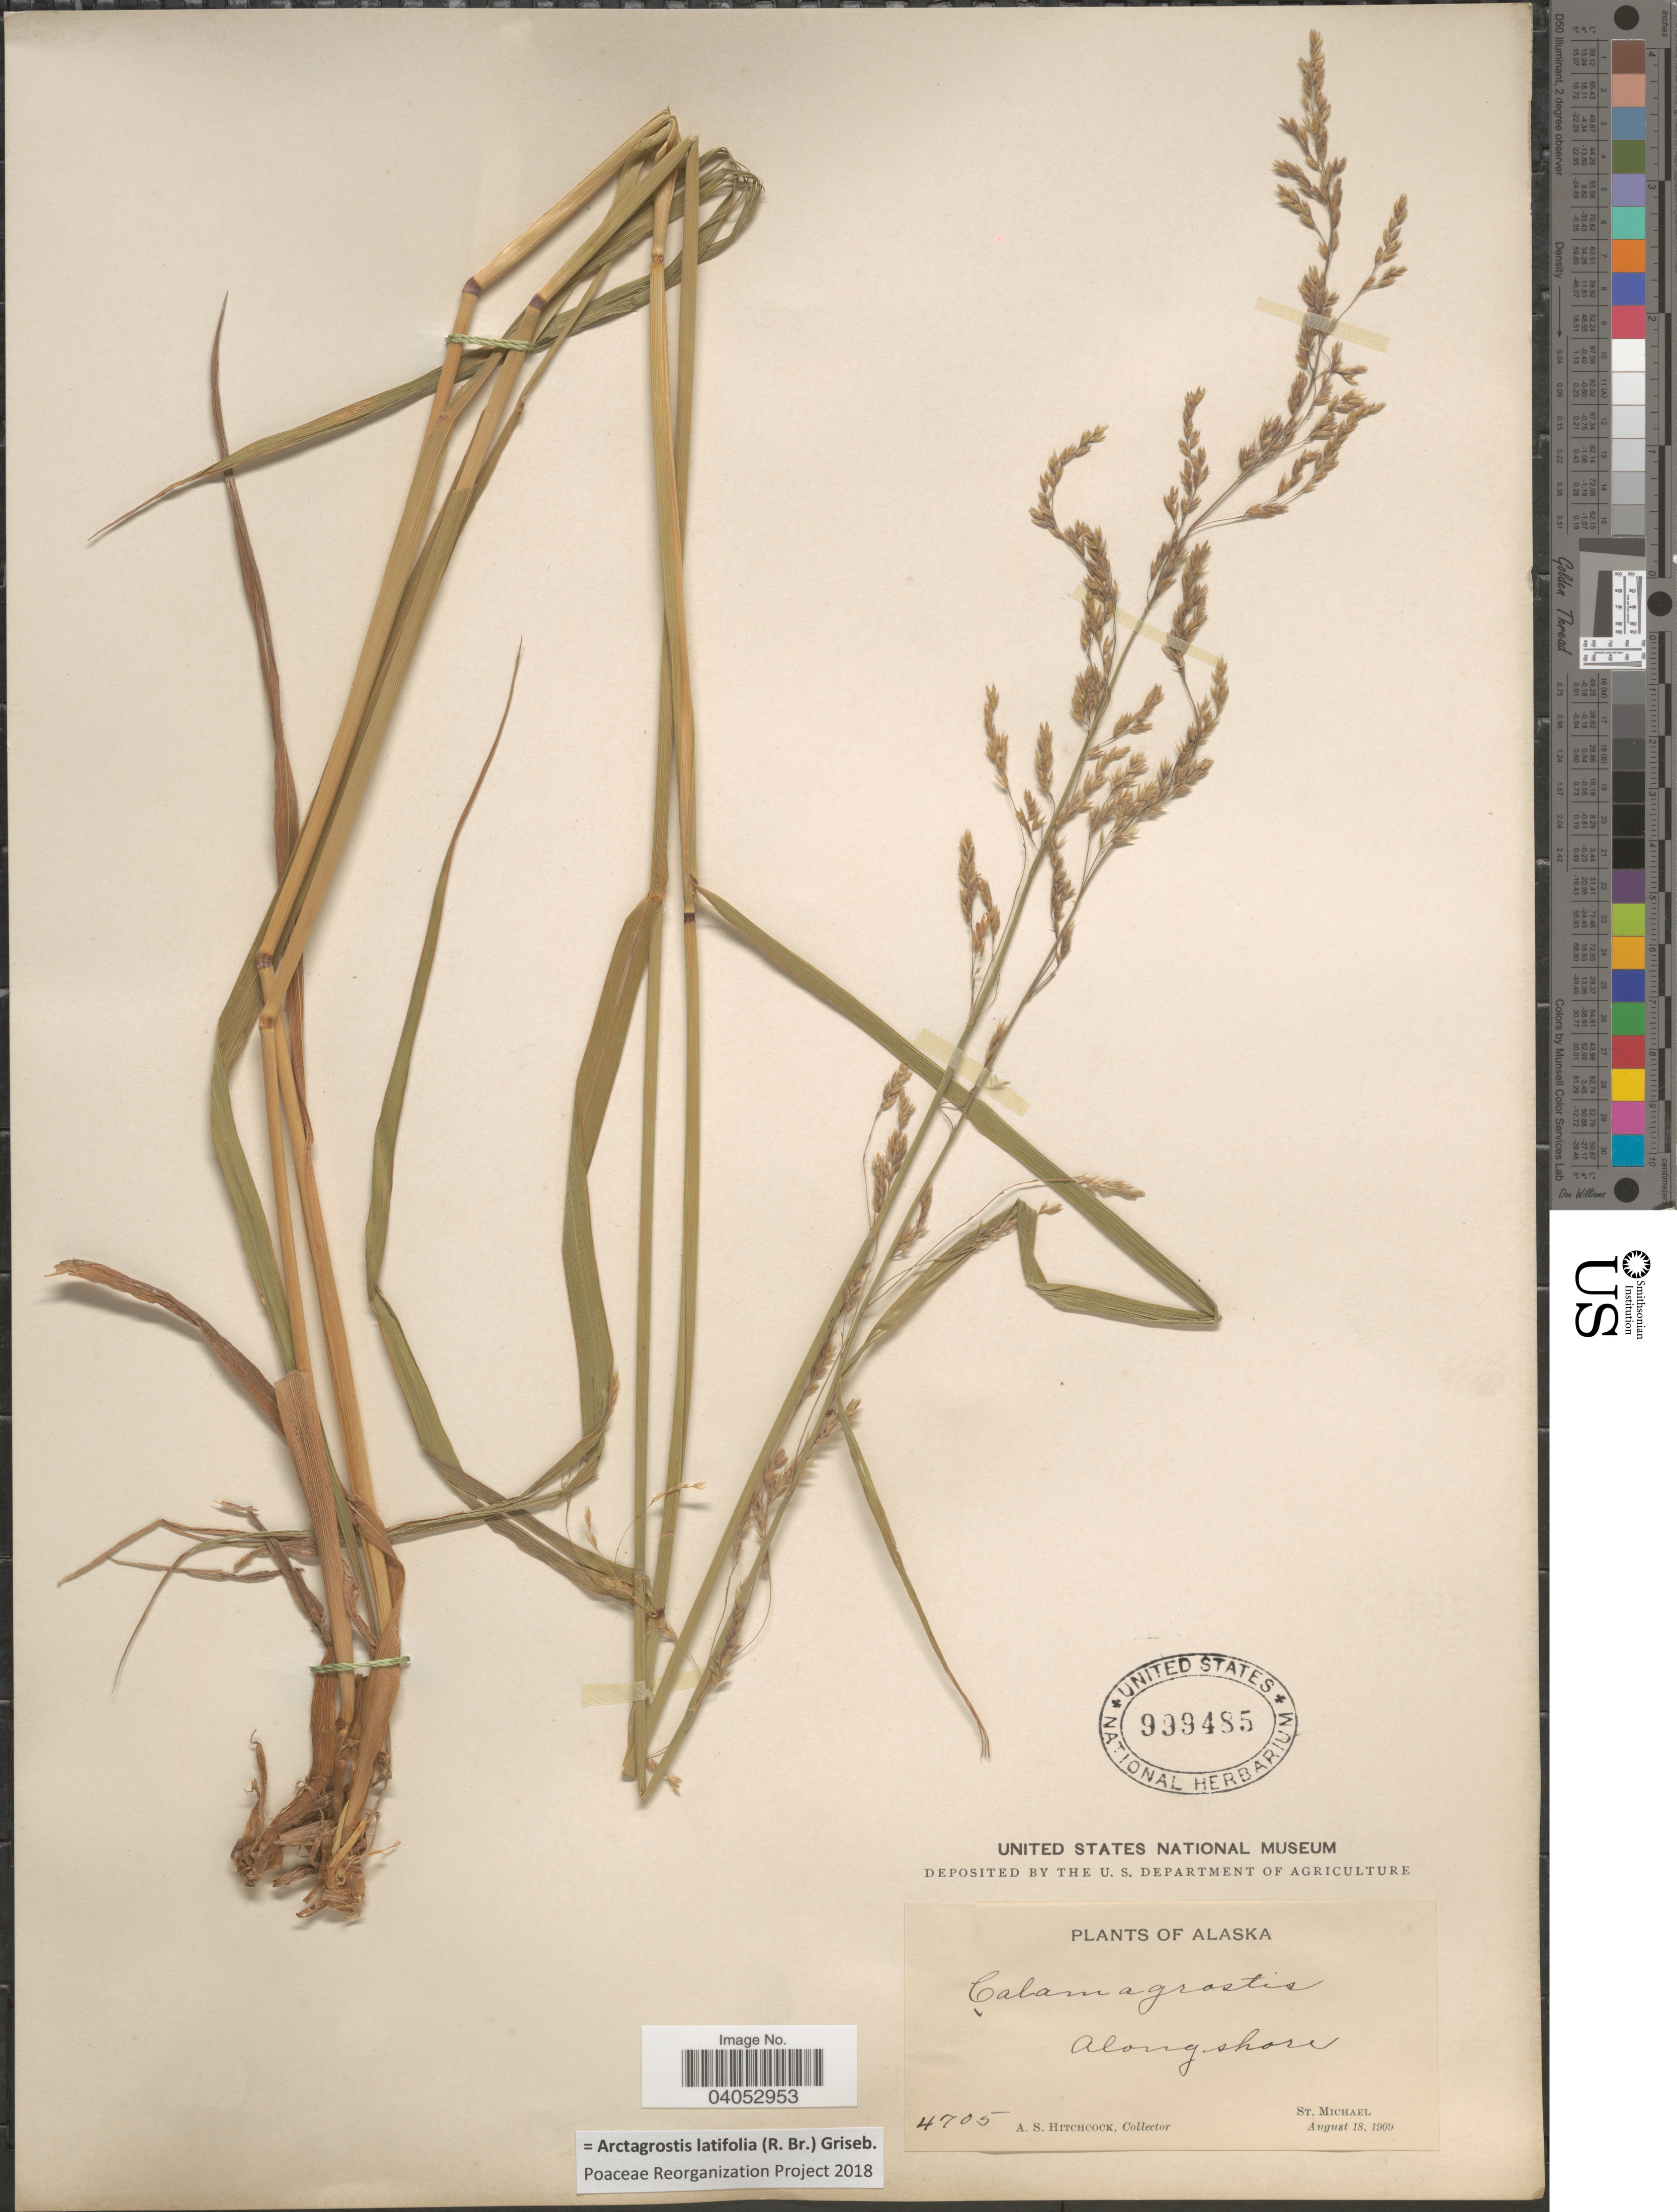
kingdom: Plantae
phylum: Tracheophyta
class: Liliopsida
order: Poales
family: Poaceae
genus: Arctagrostis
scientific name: Arctagrostis latifolia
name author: (R. Br.) Griseb.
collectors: A. S. Hitchcock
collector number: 4705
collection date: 1909-08-18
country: United States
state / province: Alaska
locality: Along shore. St. Michael.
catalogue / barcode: US 999485